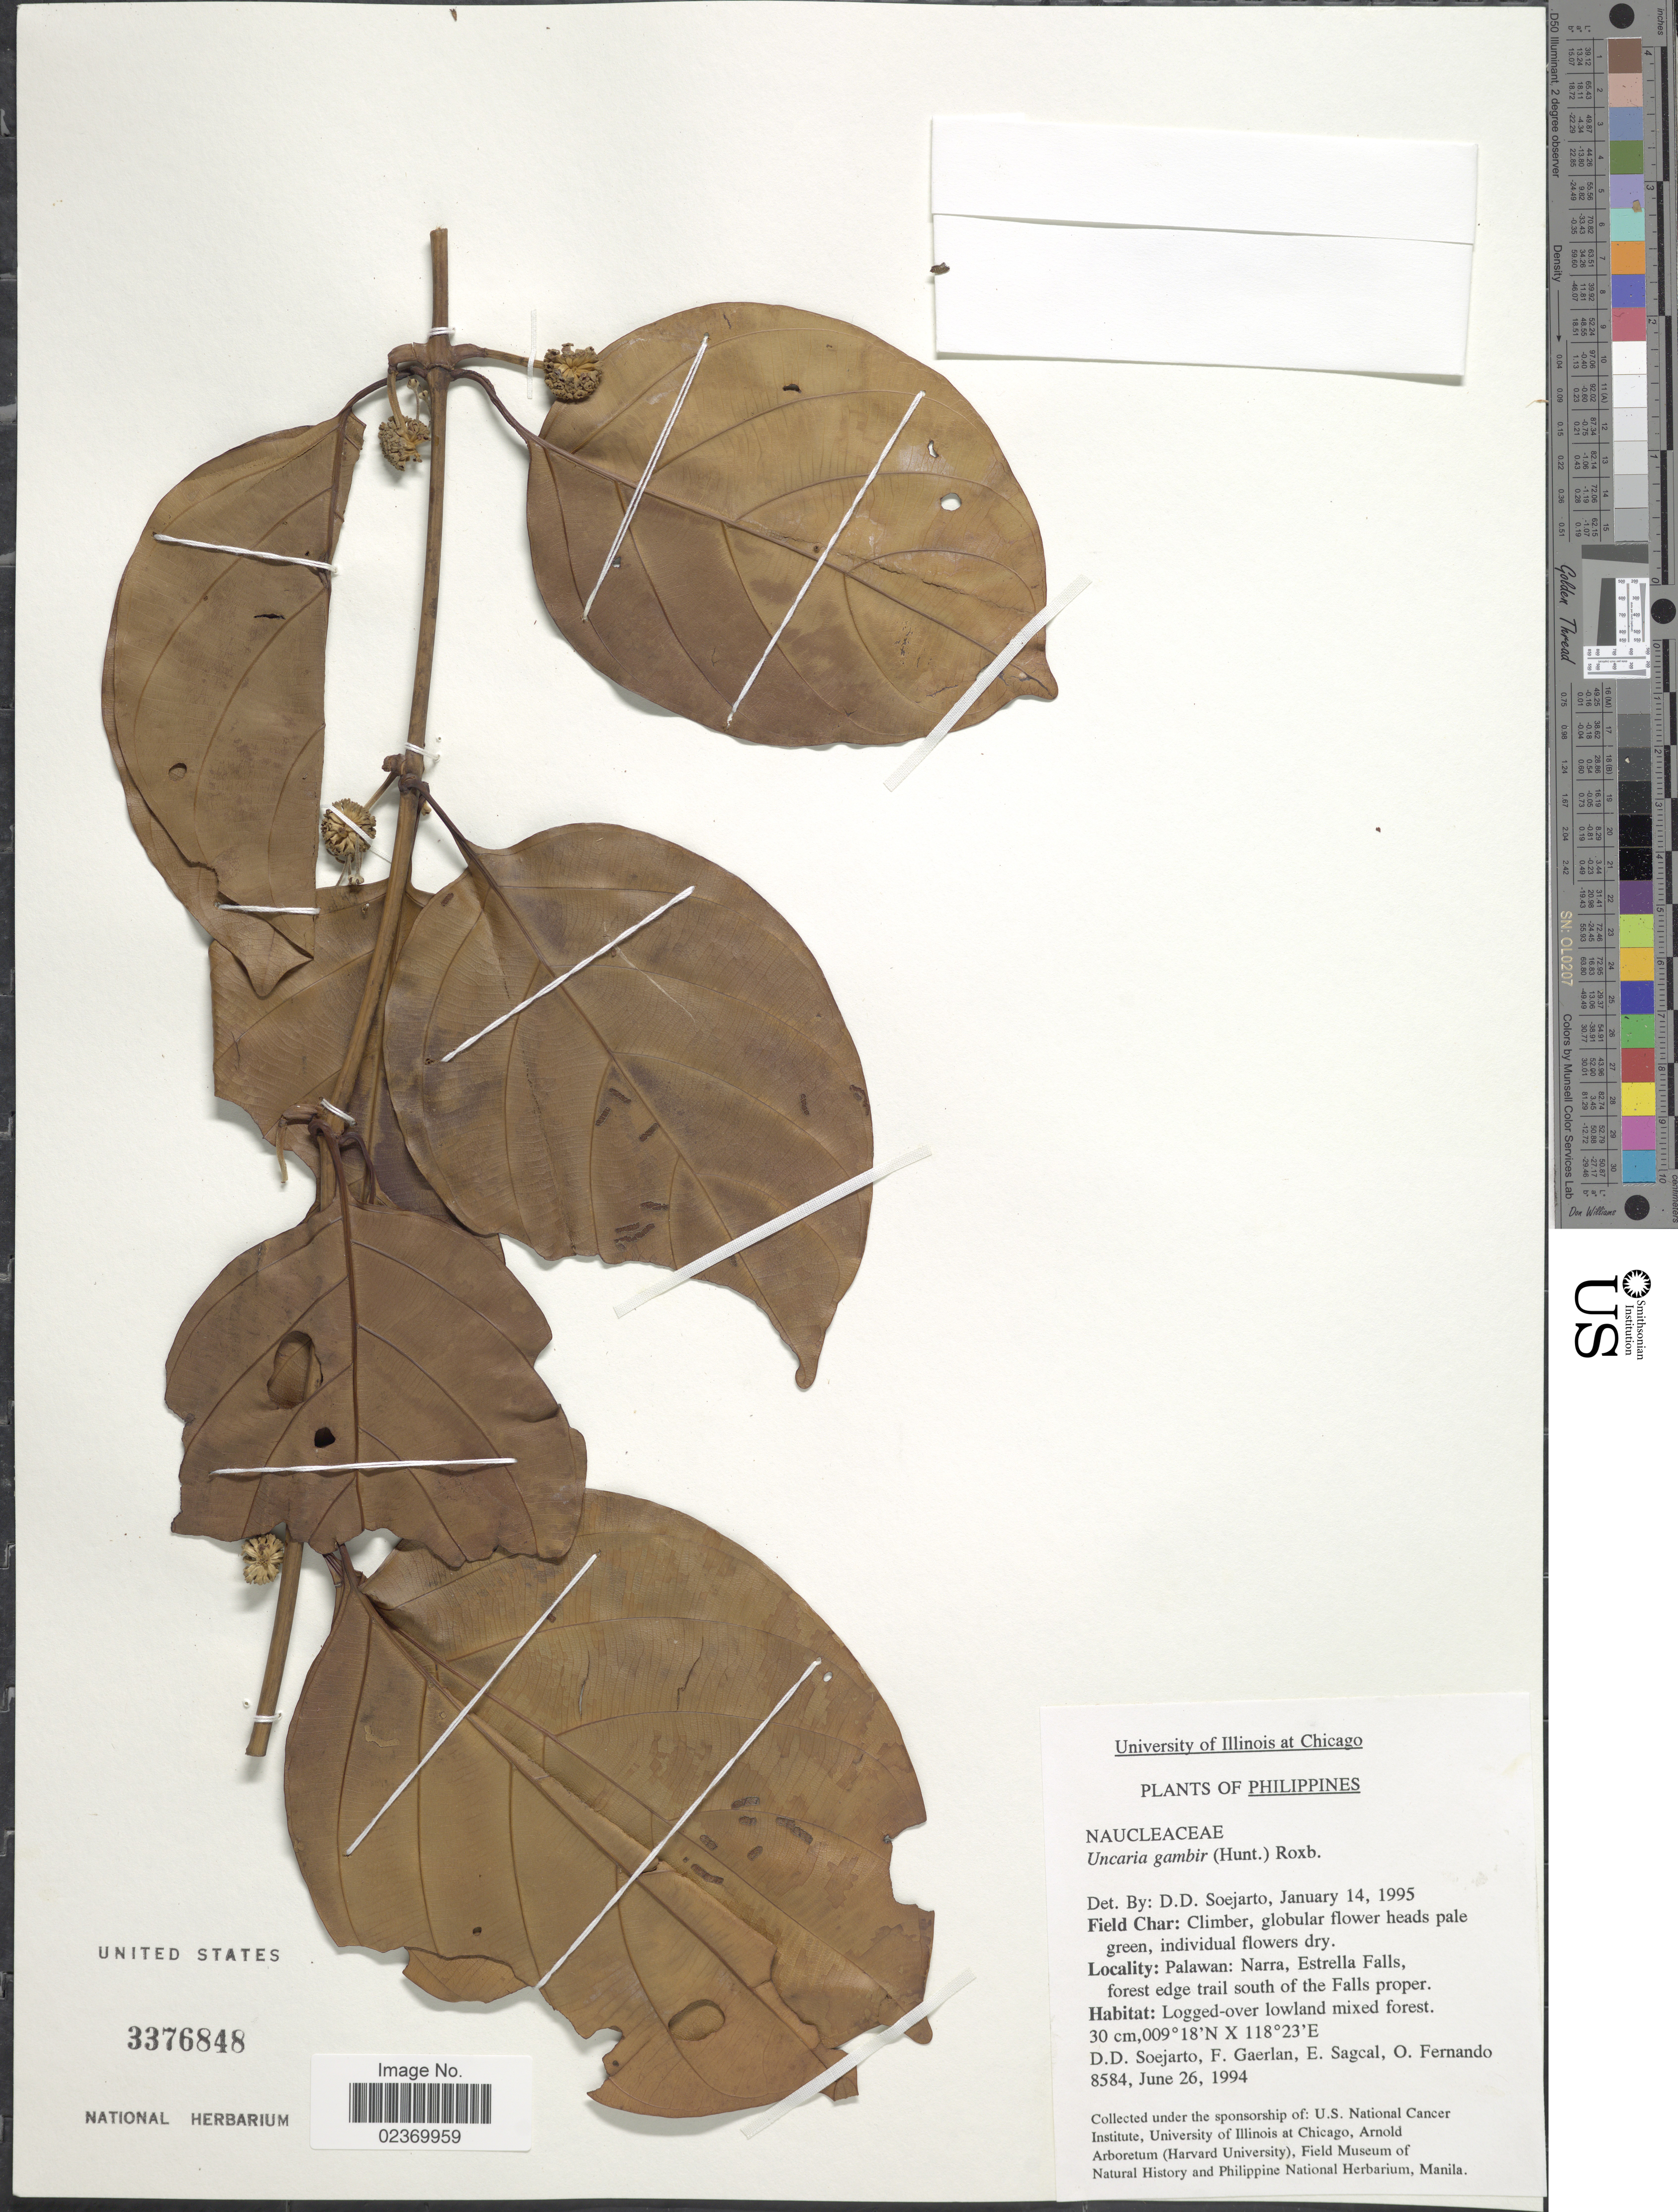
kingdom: Plantae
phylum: Tracheophyta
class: Magnoliopsida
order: Gentianales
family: Rubiaceae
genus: Uncaria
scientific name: Uncaria gambir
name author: (Hunt) Roxb.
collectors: F. Gaerlan, E. Sagcal & O. Fernando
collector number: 8584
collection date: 1994-06-26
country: Philippines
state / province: Mimaropa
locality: Palawan: Narra, Estrella Falls, forest edge trail south of the Falls proper, Logged-over lowland mixed forest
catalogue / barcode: US 3376848